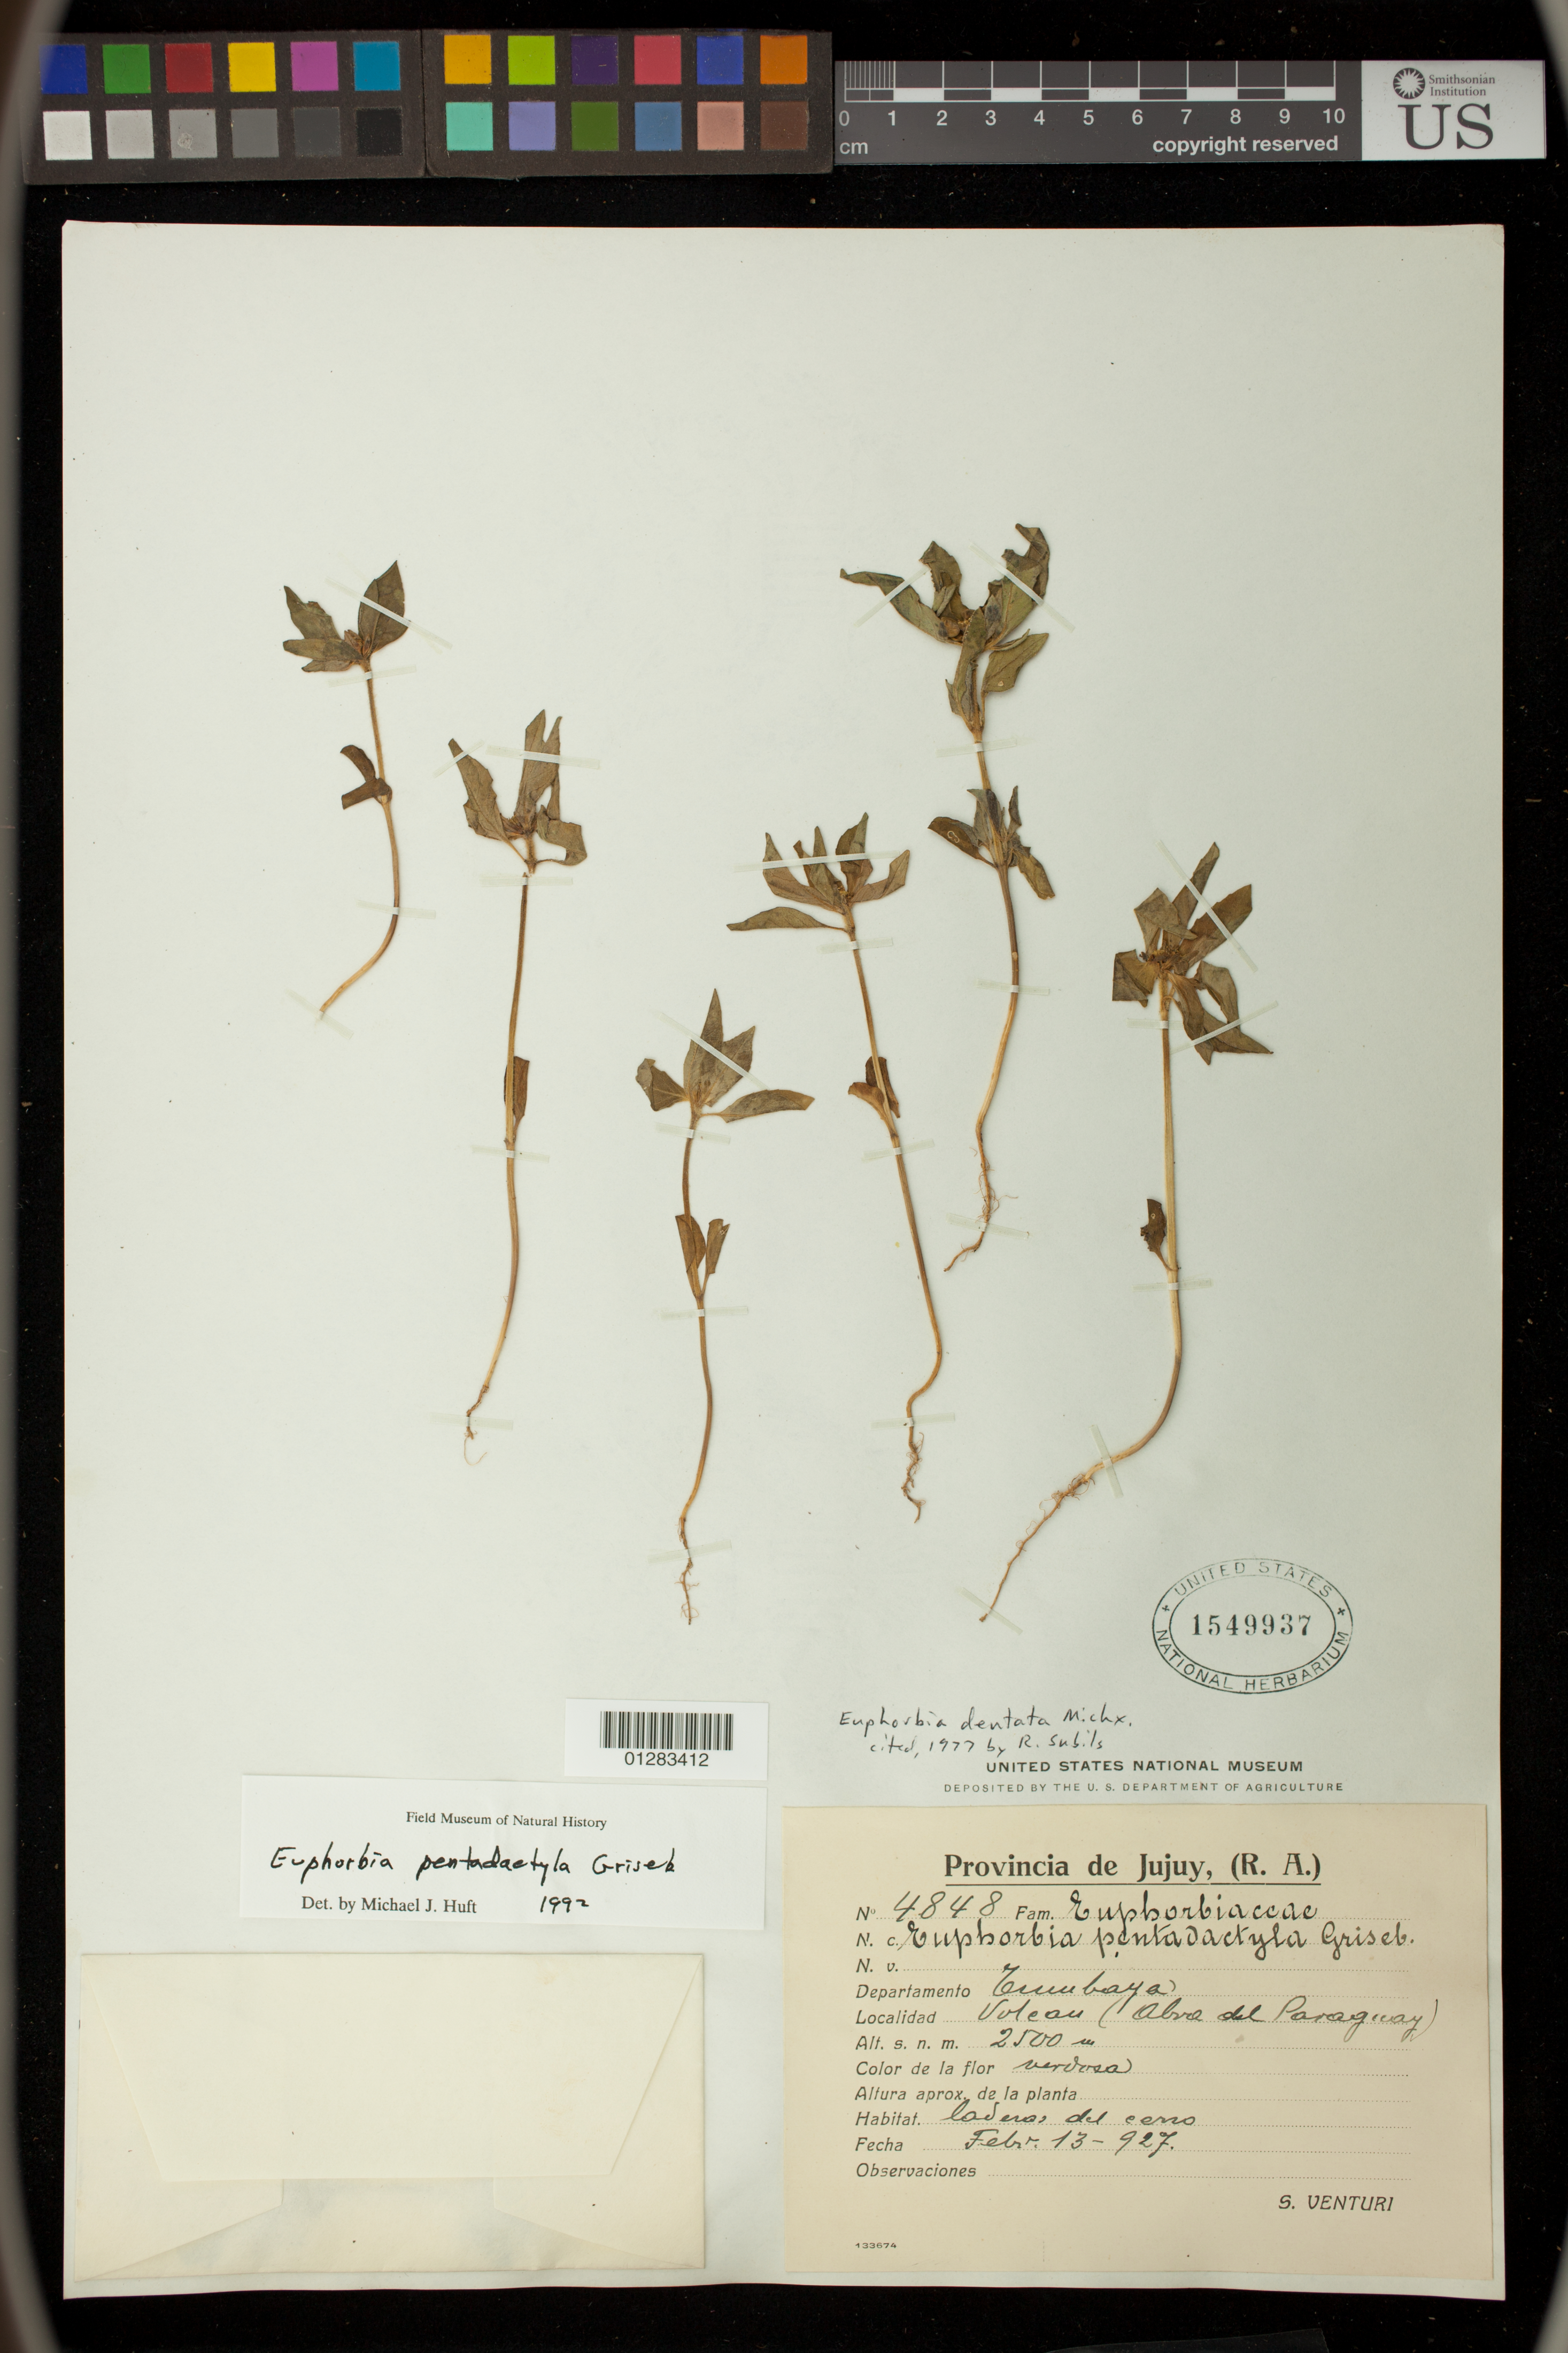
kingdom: Plantae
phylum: Tracheophyta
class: Magnoliopsida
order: Malpighiales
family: Euphorbiaceae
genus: Euphorbia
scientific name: Euphorbia dentata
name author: Michx.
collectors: S. Venturi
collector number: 4848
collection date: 1927-02-13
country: Argentina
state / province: Jujuy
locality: Tumbuya.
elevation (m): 2500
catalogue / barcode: US 1549937